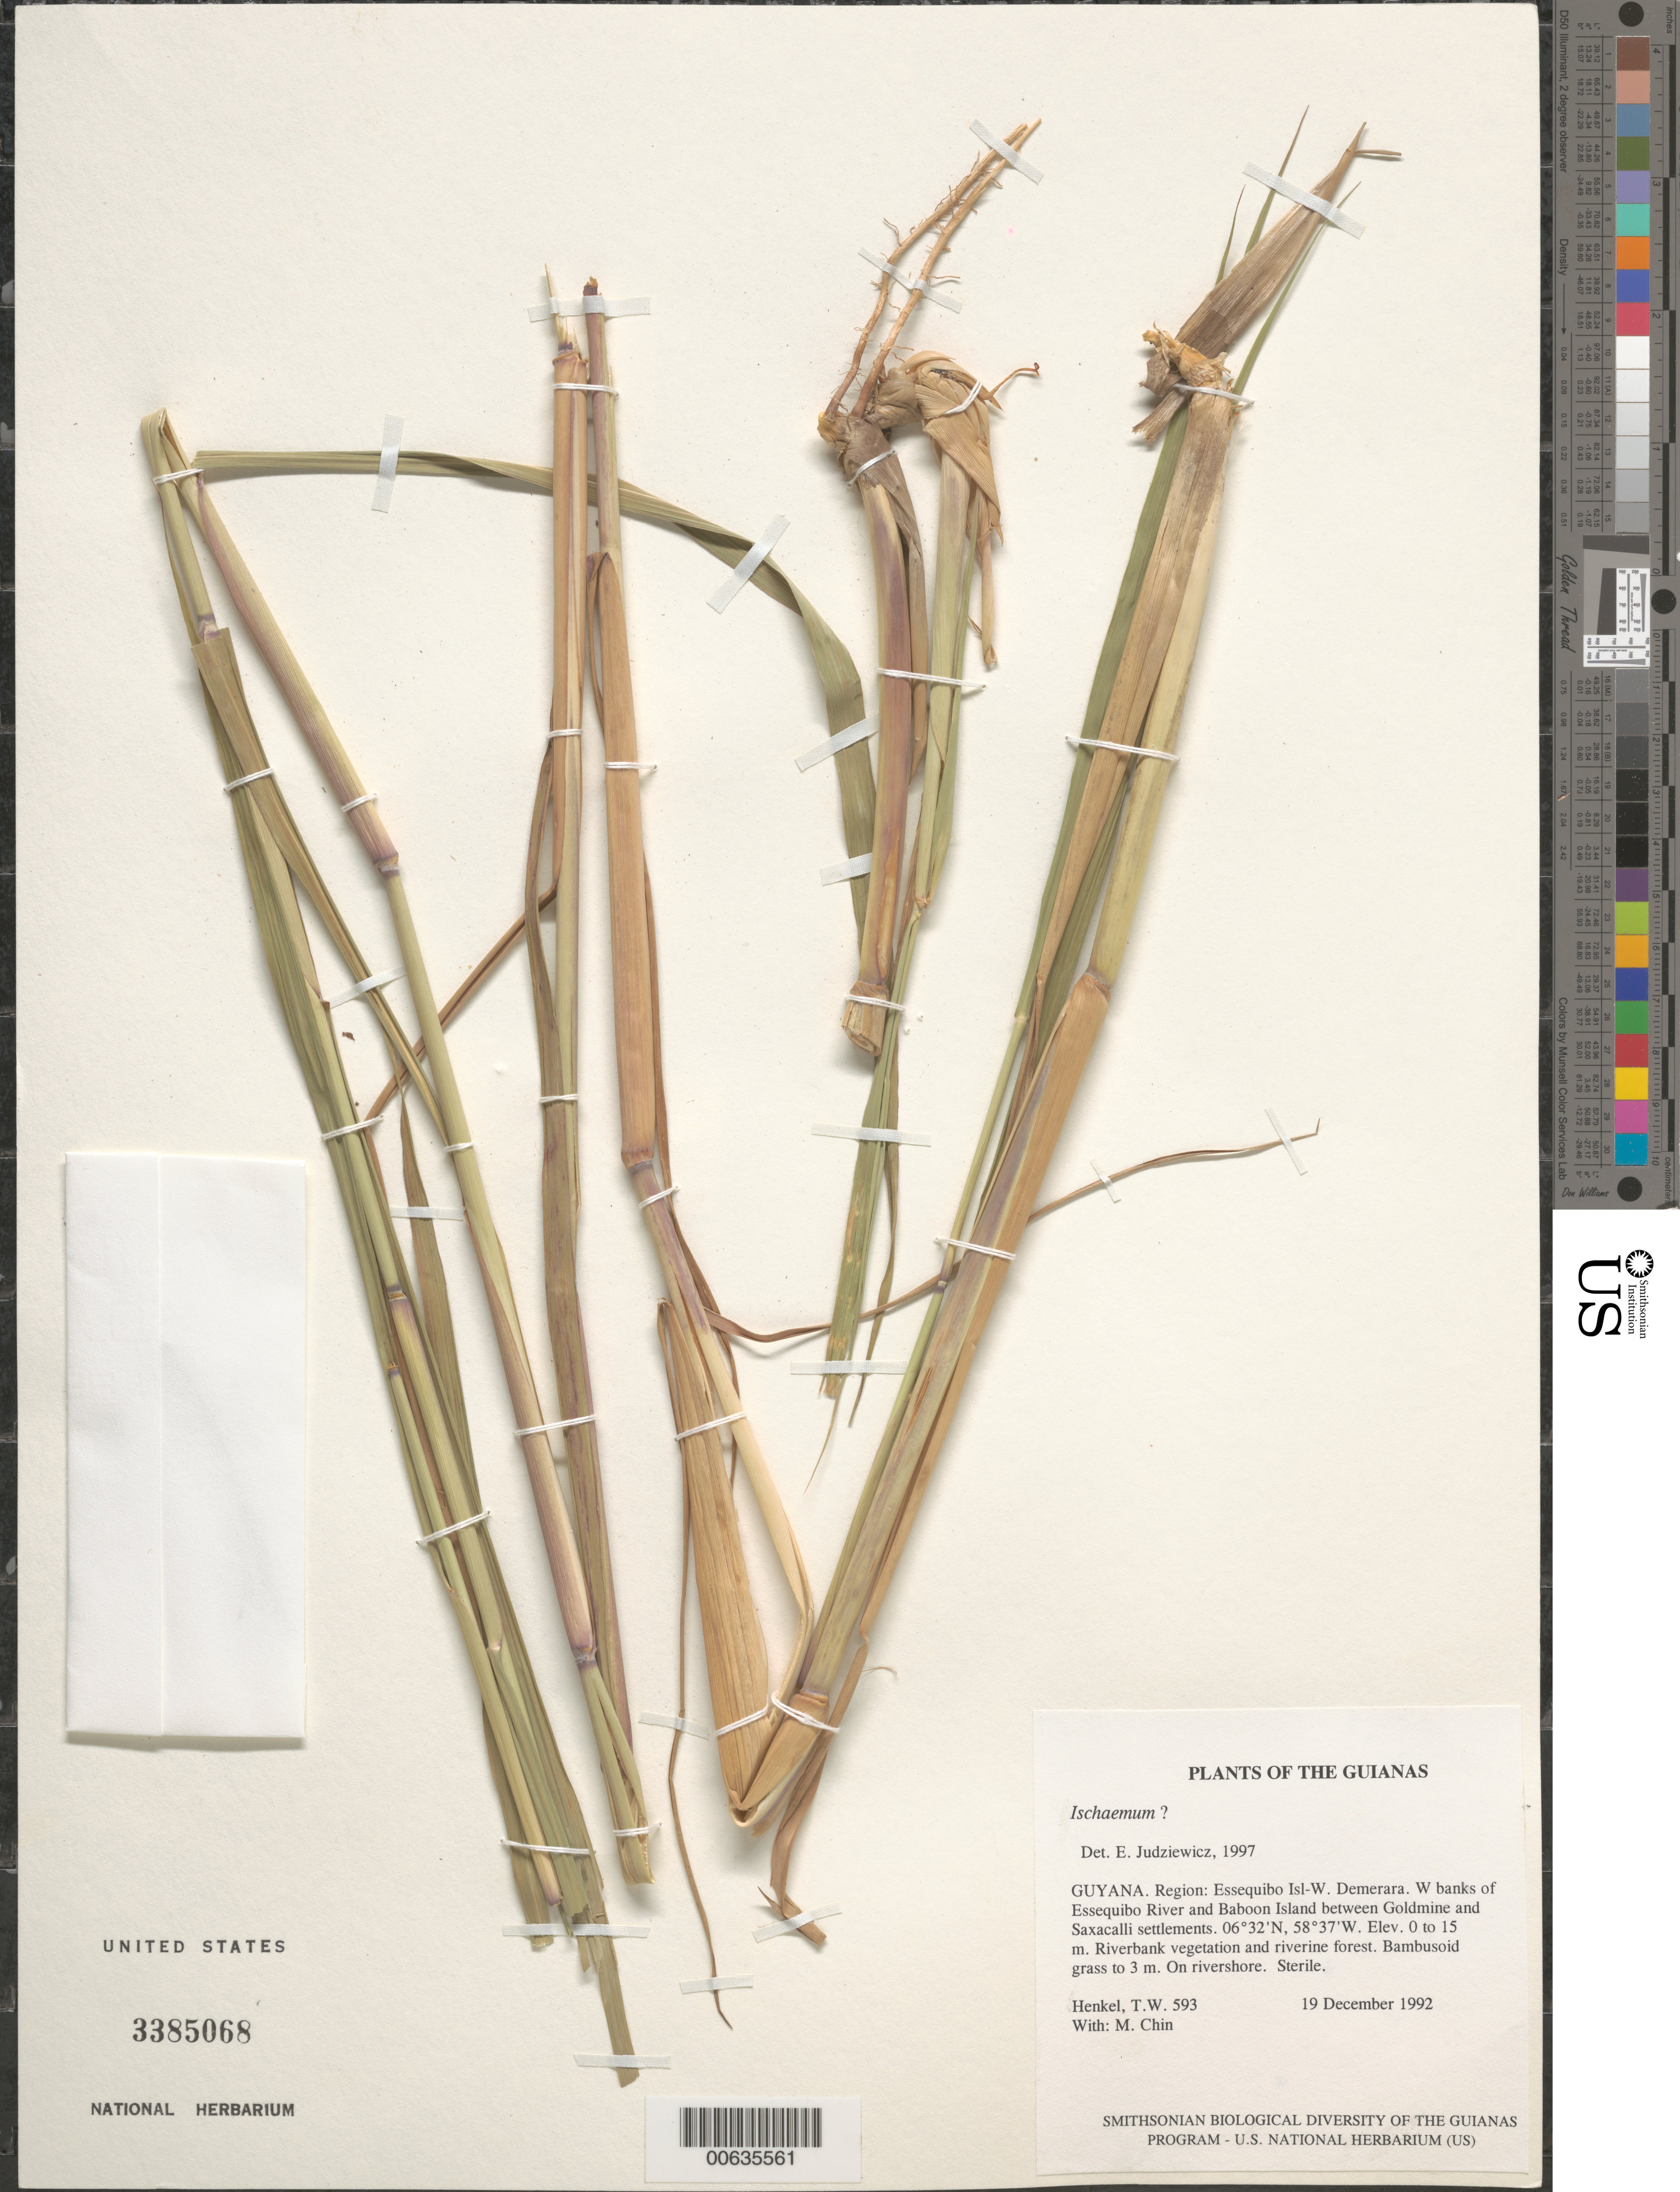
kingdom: Plantae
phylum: Tracheophyta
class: Liliopsida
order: Poales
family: Poaceae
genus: Ischaemum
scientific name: Ischaemum sp.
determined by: Judziewicz, E. J.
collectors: T. Henkel & M. Chin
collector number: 593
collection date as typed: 19 December 1992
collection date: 1992-12-19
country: Guyana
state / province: Essequibo Isl-W. Demerara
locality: W banks of Essequibo River and Baboon Island between Goldmine and Saxacalli settlements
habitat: Riverbank vegetation and riverine forest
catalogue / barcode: US 3385068